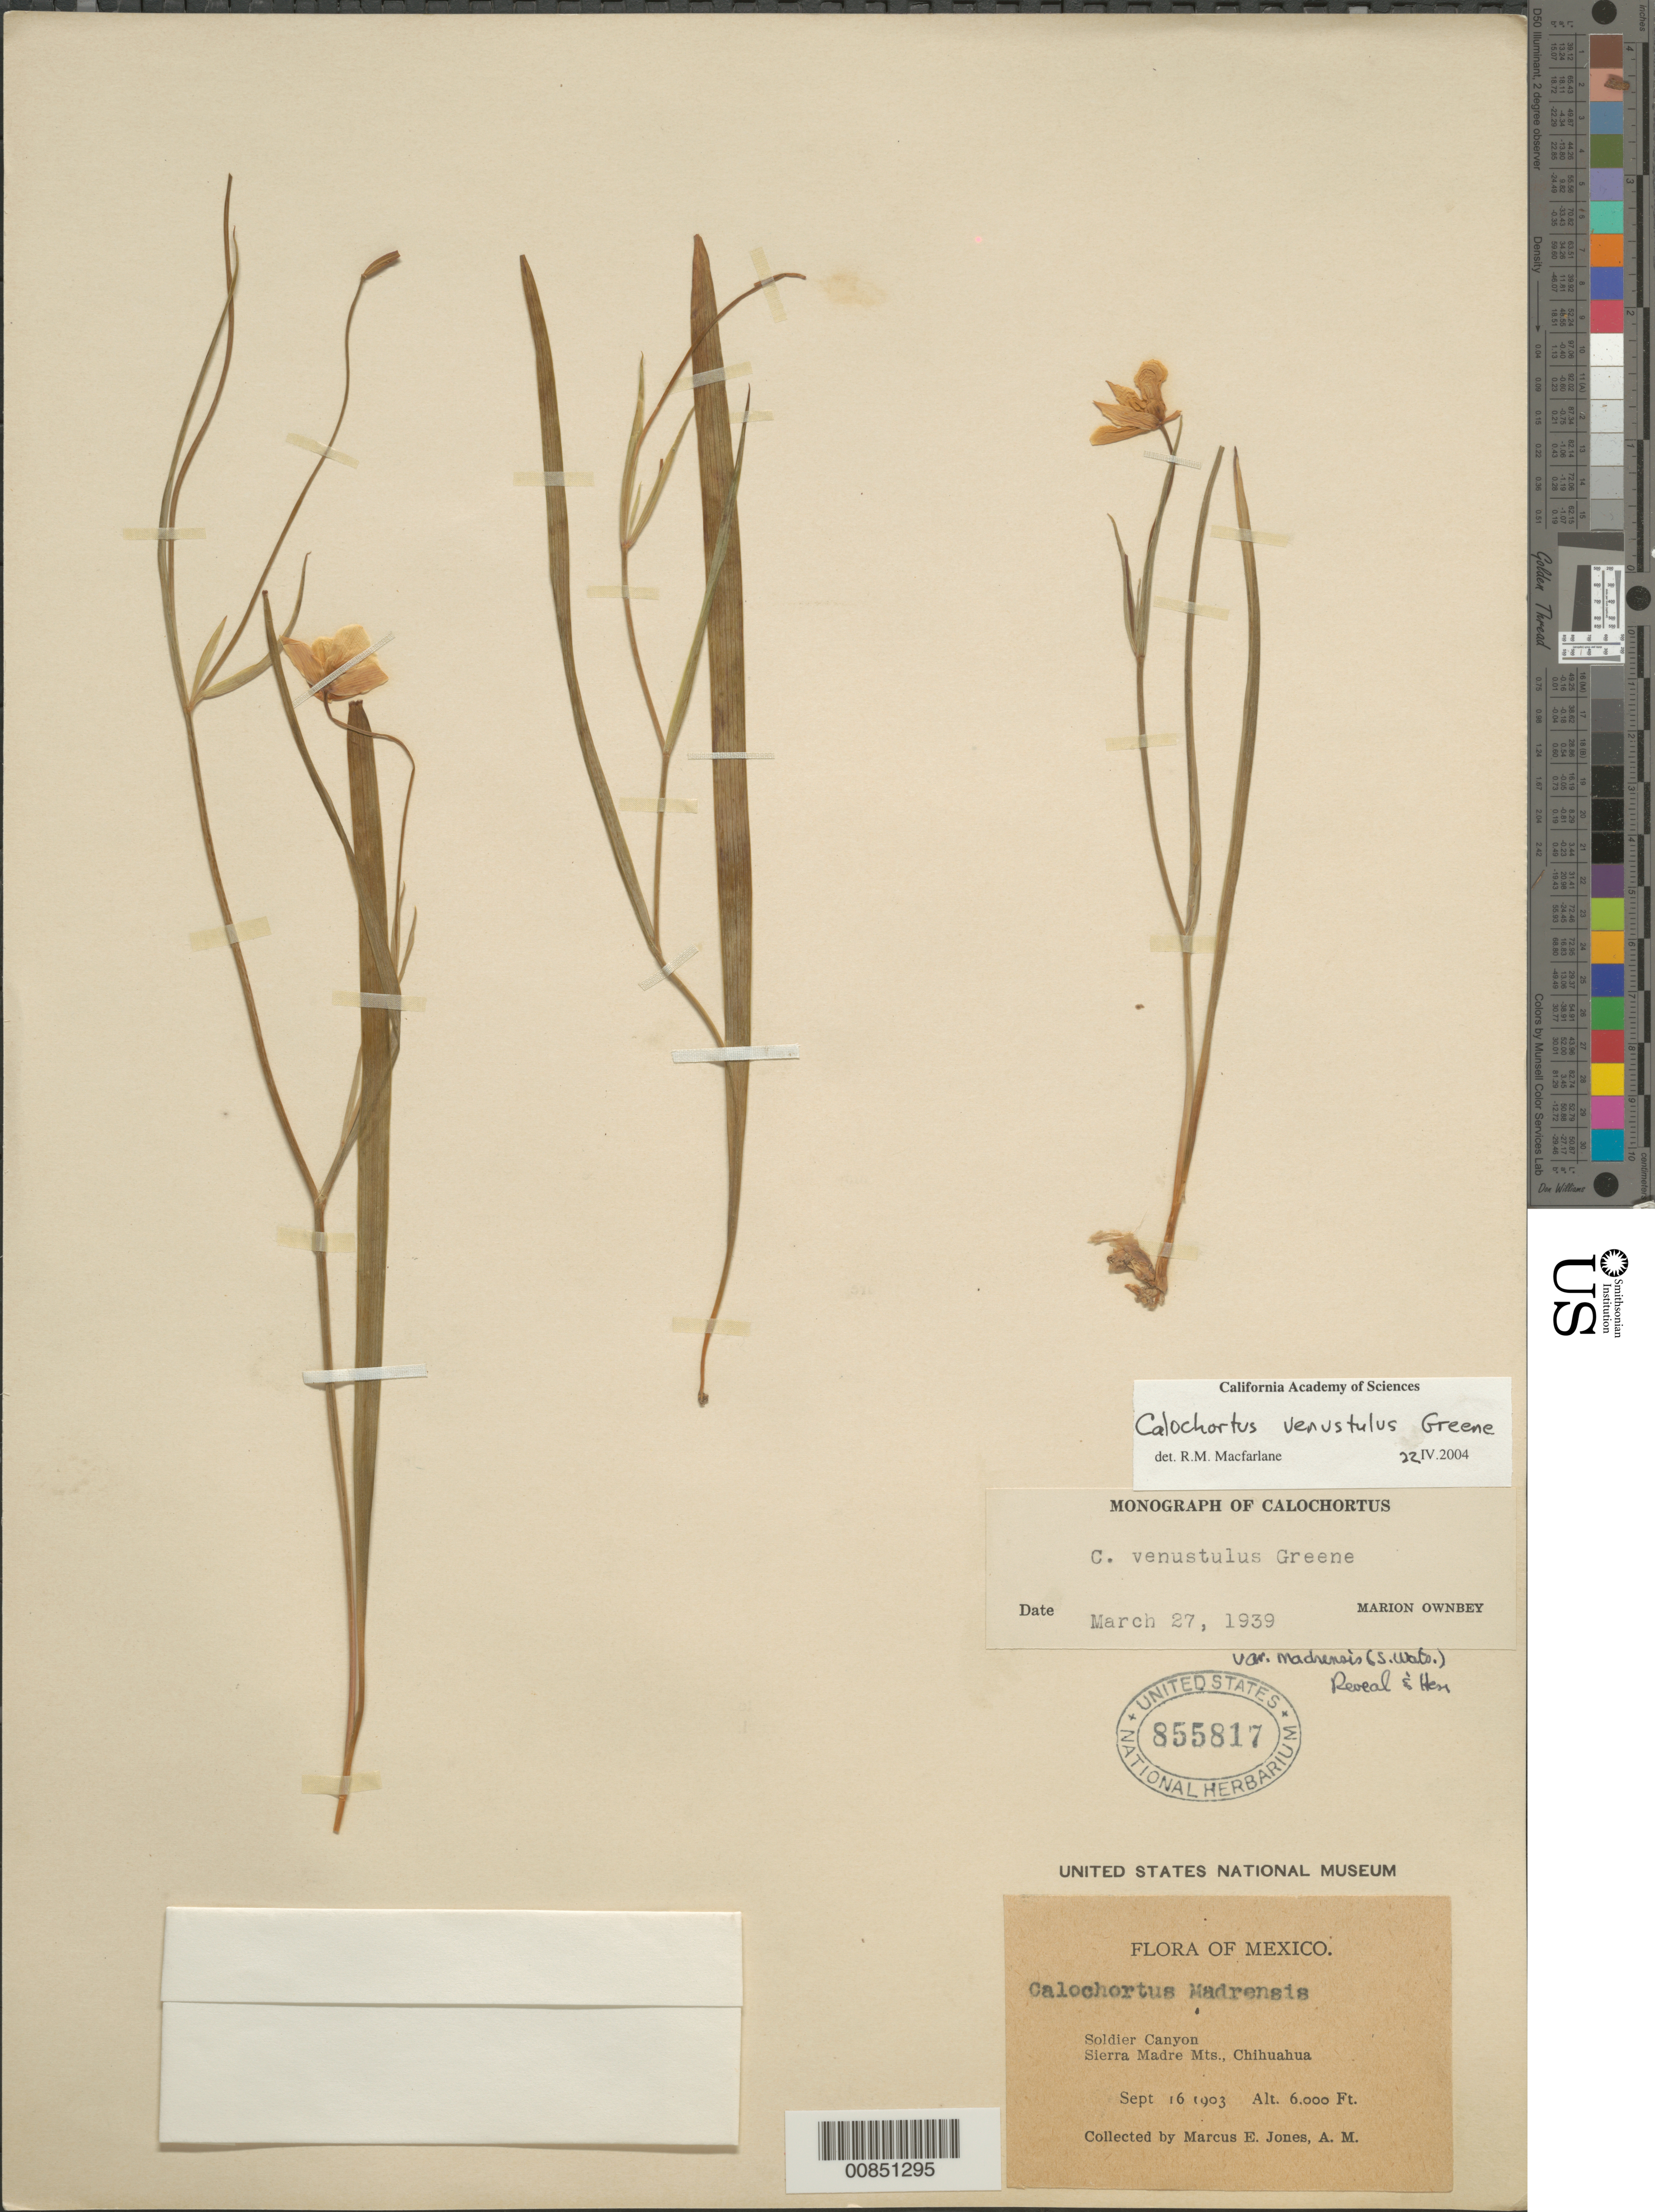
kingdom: Plantae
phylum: Tracheophyta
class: Liliopsida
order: Liliales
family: Liliaceae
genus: Calochortus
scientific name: Calochortus venustulus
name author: Greene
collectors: M. E. Jones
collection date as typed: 16 Sep 1903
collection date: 1903-09-16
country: Mexico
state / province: Chihuahua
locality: Soldier Canyon, Sierra Madre Mts., Chihuahua.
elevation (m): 1829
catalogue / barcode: US 855817